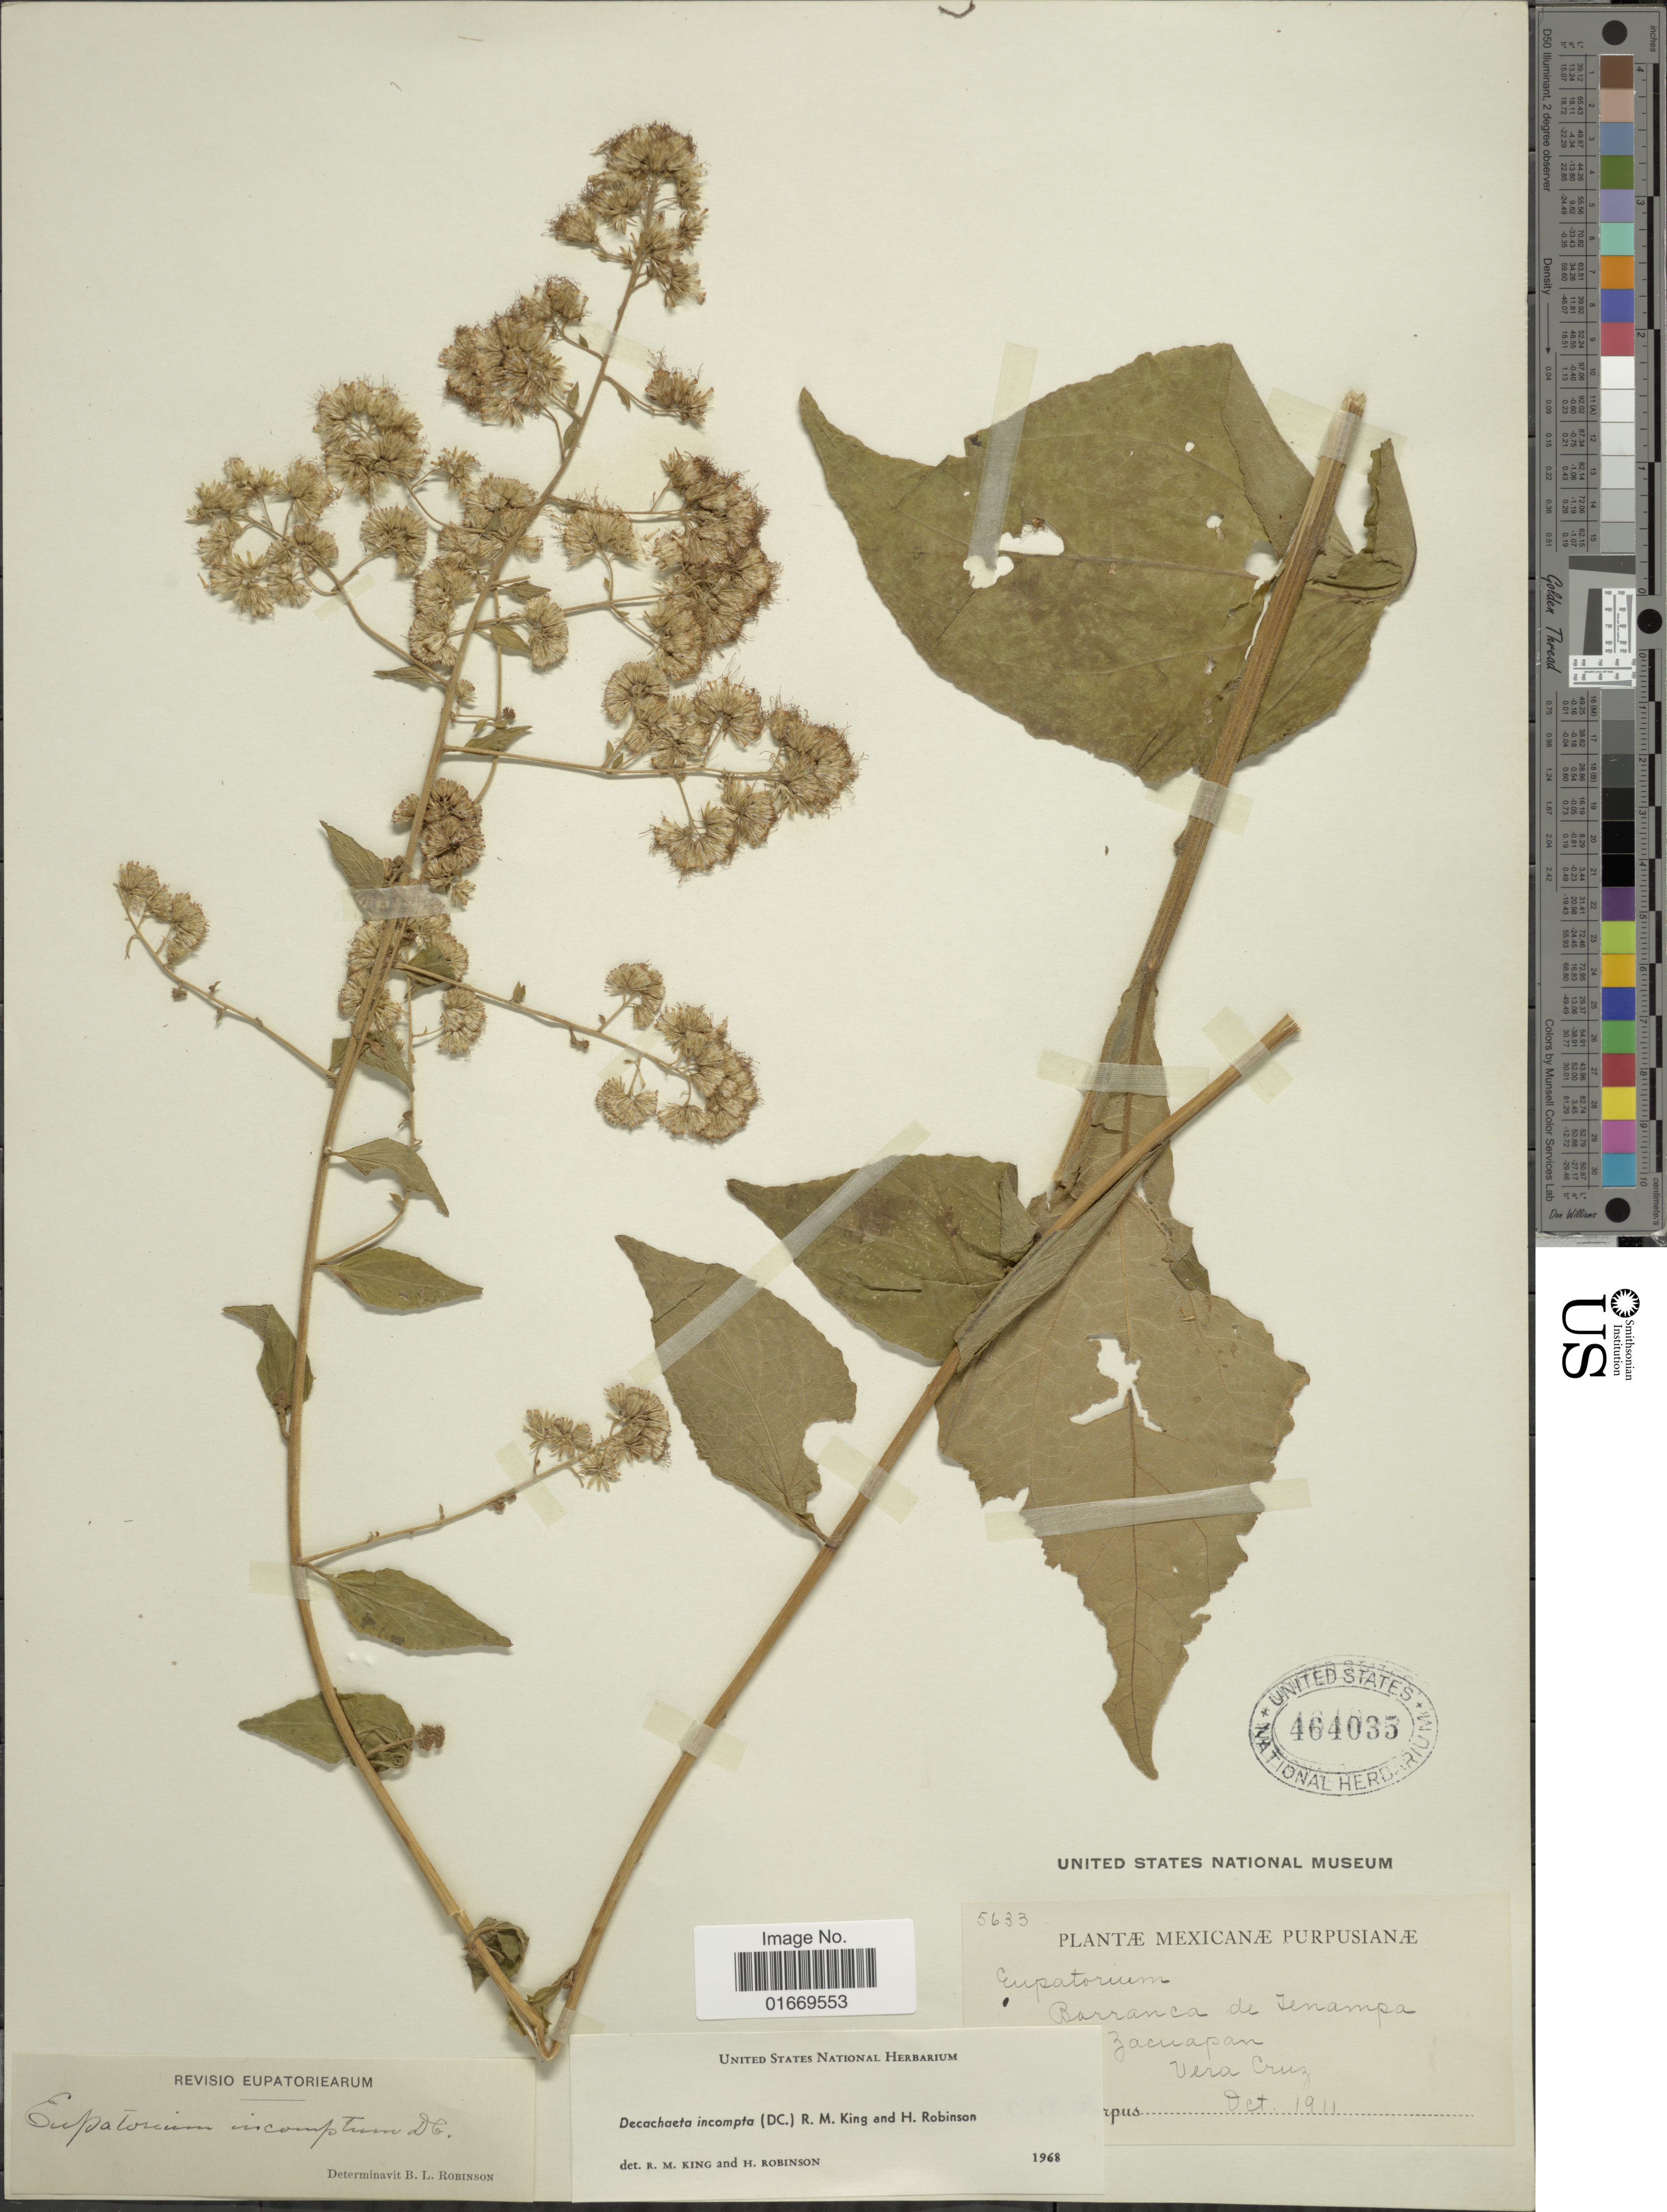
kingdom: Plantae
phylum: Tracheophyta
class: Magnoliopsida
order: Asterales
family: Asteraceae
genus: Decachaeta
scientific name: Decachaeta incompta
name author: (DC.) R.M. King & H. Rob.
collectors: C. A. Purpus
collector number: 5633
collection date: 1911-10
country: Mexico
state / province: Veracruz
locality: Barranca de Tenampa, Zacuapan, Vera Cruz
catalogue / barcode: US 464035